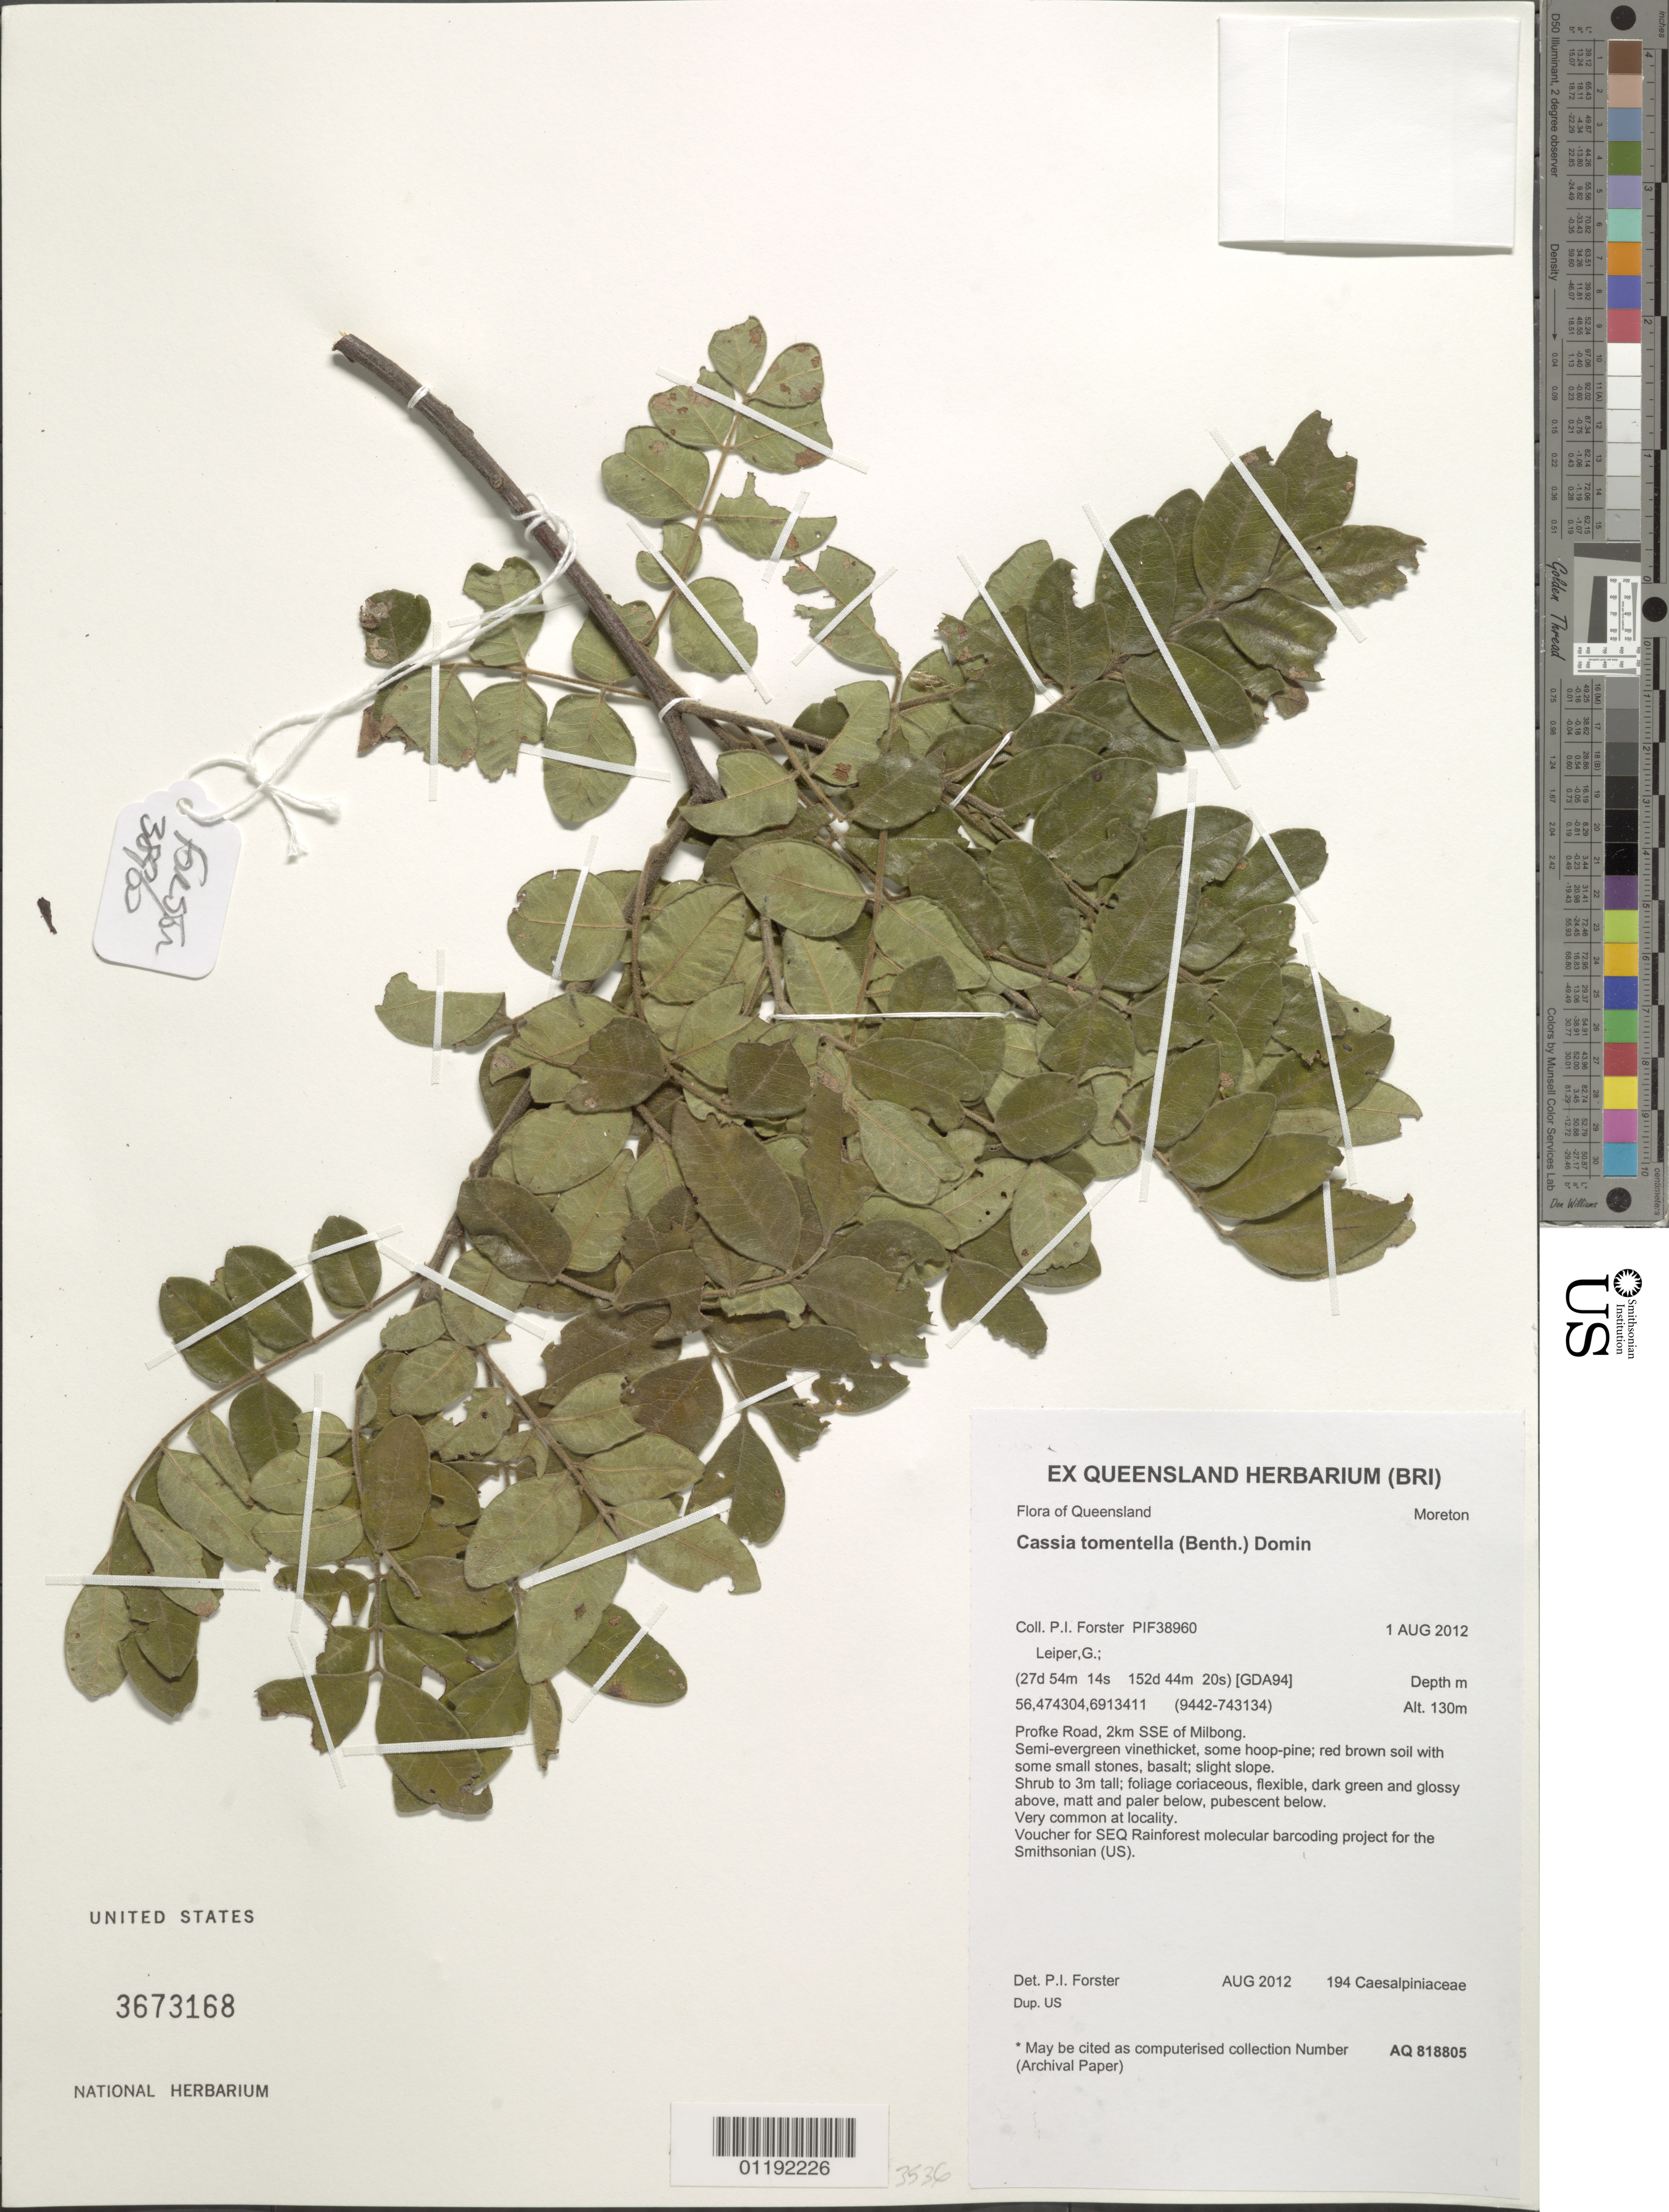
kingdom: Plantae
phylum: Tracheophyta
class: Magnoliopsida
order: Fabales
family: Fabaceae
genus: Cassia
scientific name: Cassia tomentella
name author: Domin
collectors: P. Forster & G. Leiper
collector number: PIF38960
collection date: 2012-08-01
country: Australia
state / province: Queensland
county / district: Moreton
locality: Profke Road, 2 km SSE of Milbong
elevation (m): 130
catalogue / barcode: US 3673168